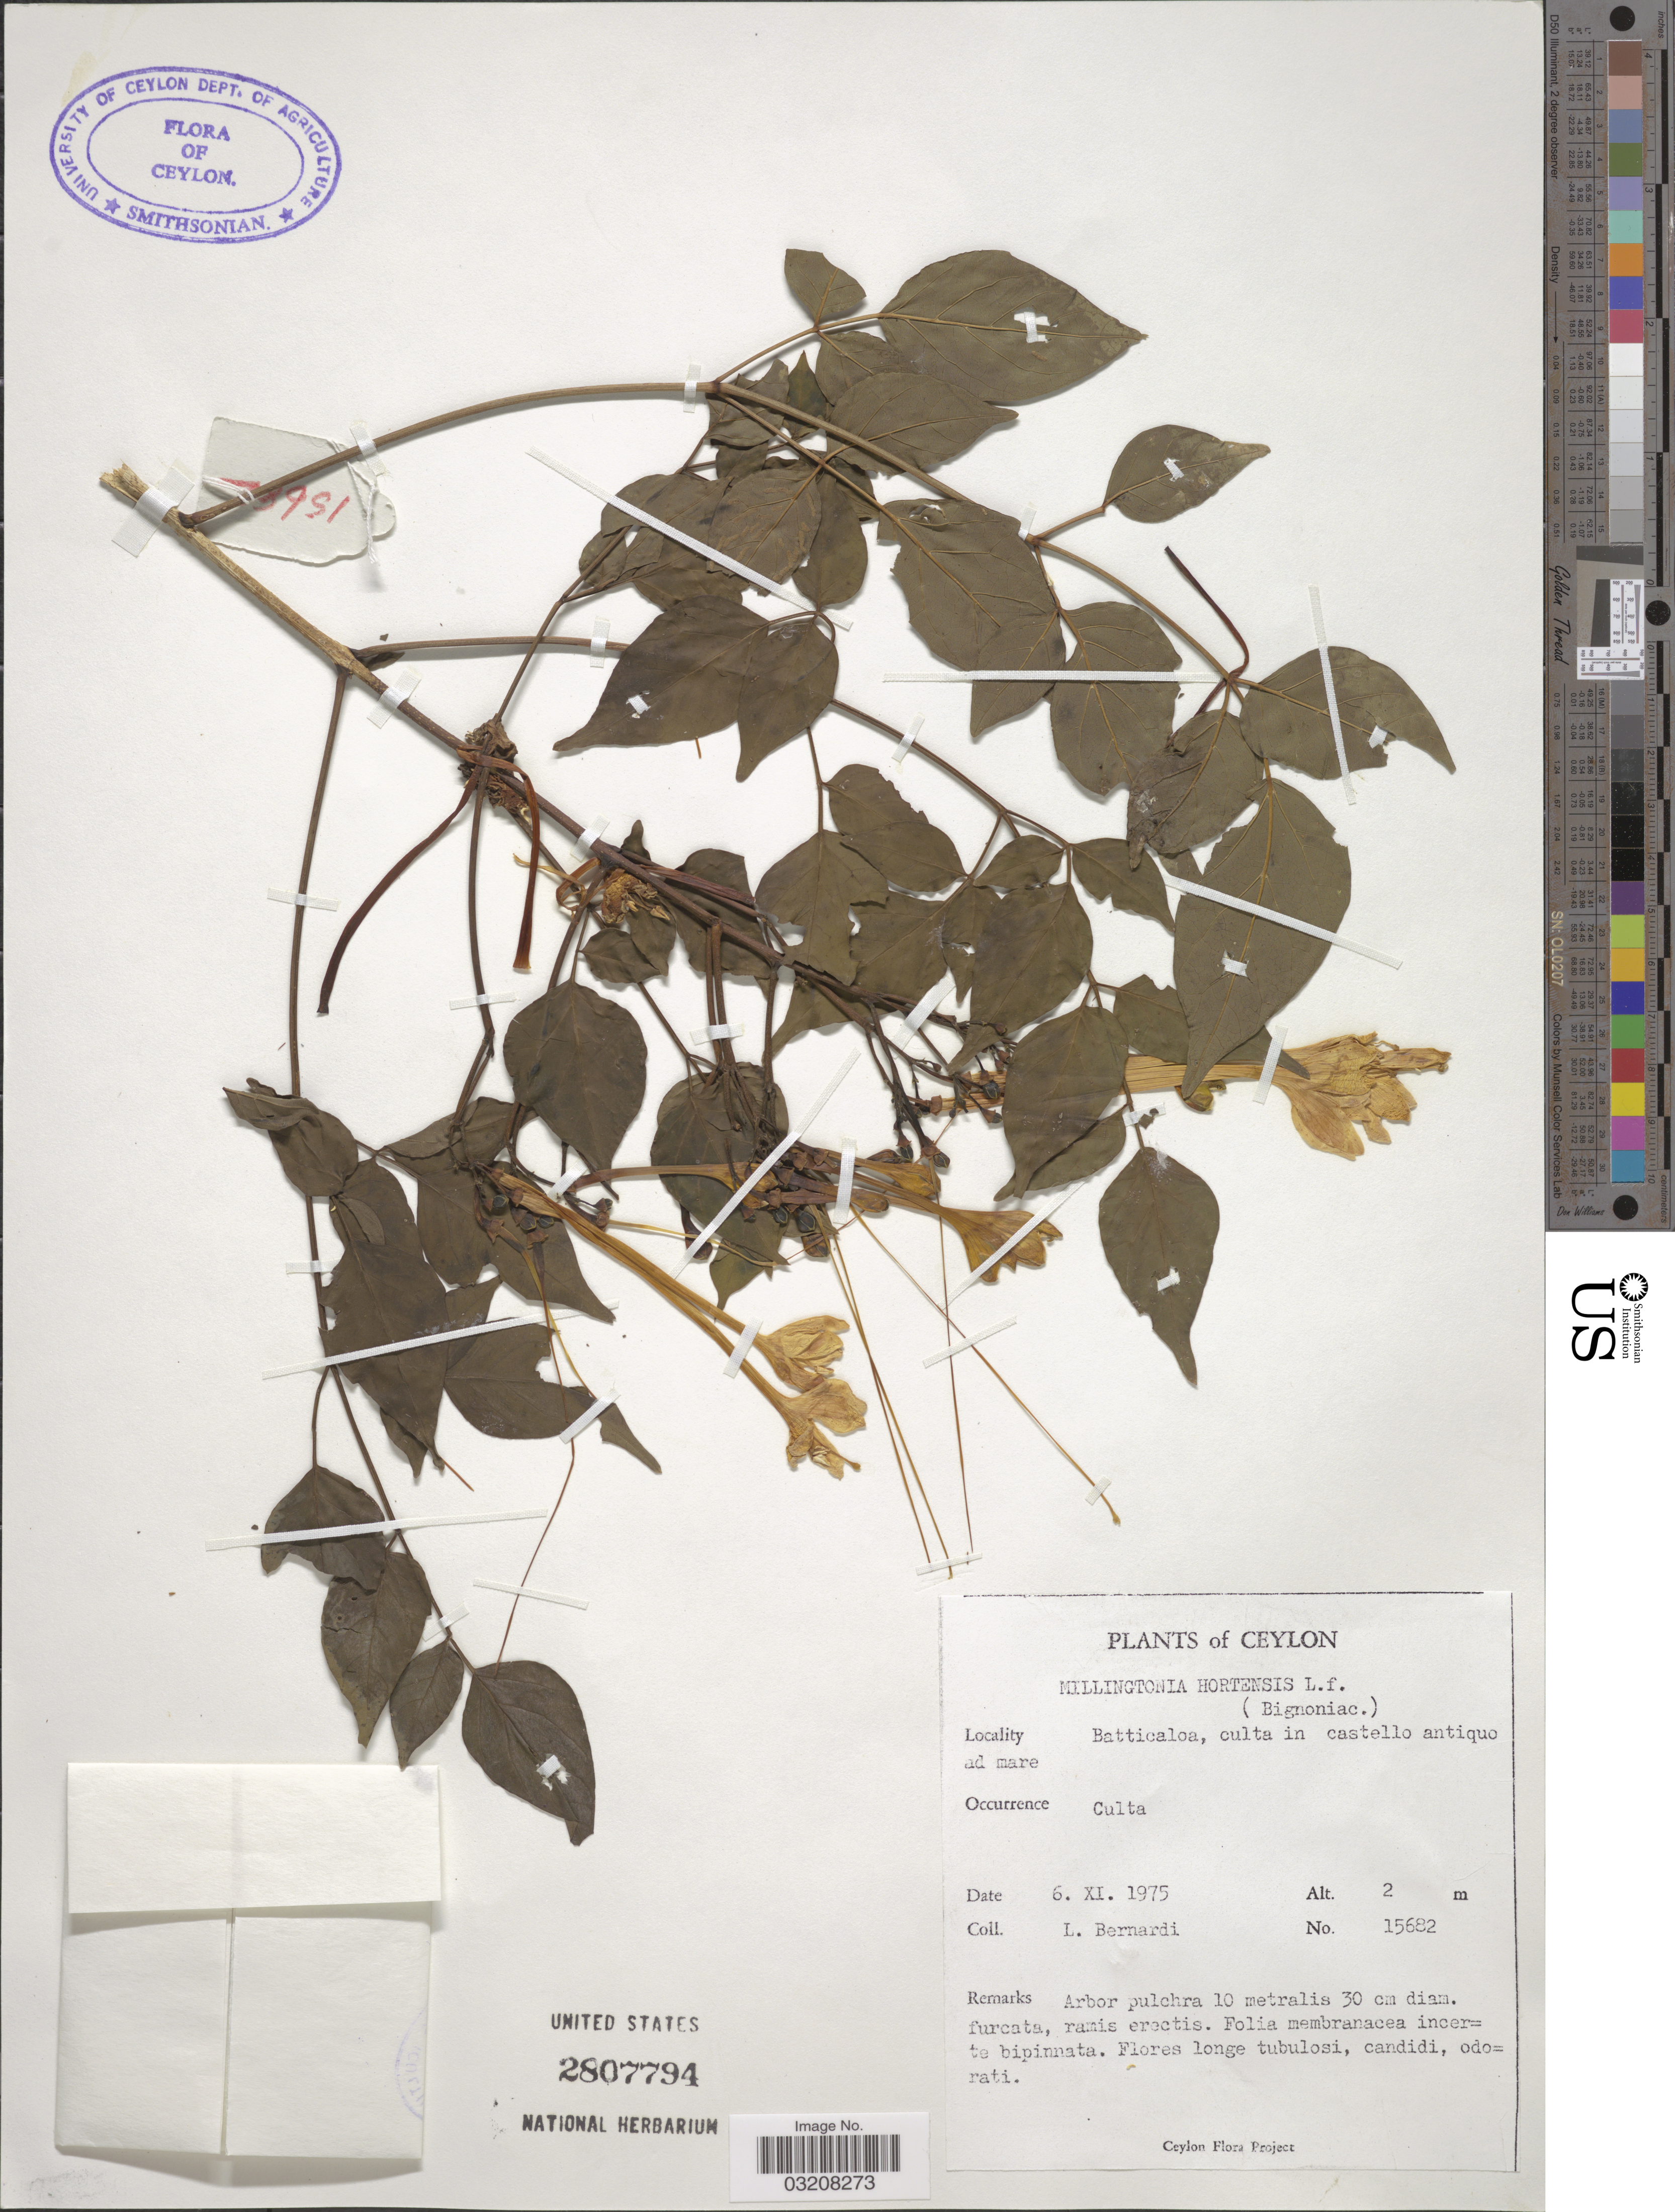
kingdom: Plantae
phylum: Tracheophyta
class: Magnoliopsida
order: Lamiales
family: Bignoniaceae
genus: Millingtonia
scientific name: Millingtonia hortensis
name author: L. f.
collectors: L. Bernardi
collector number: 15682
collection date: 1975-11-06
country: Sri Lanka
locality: Ceylon. Batticaloa, culta in castello antiquo ad mare.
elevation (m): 2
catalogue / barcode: US 2807794